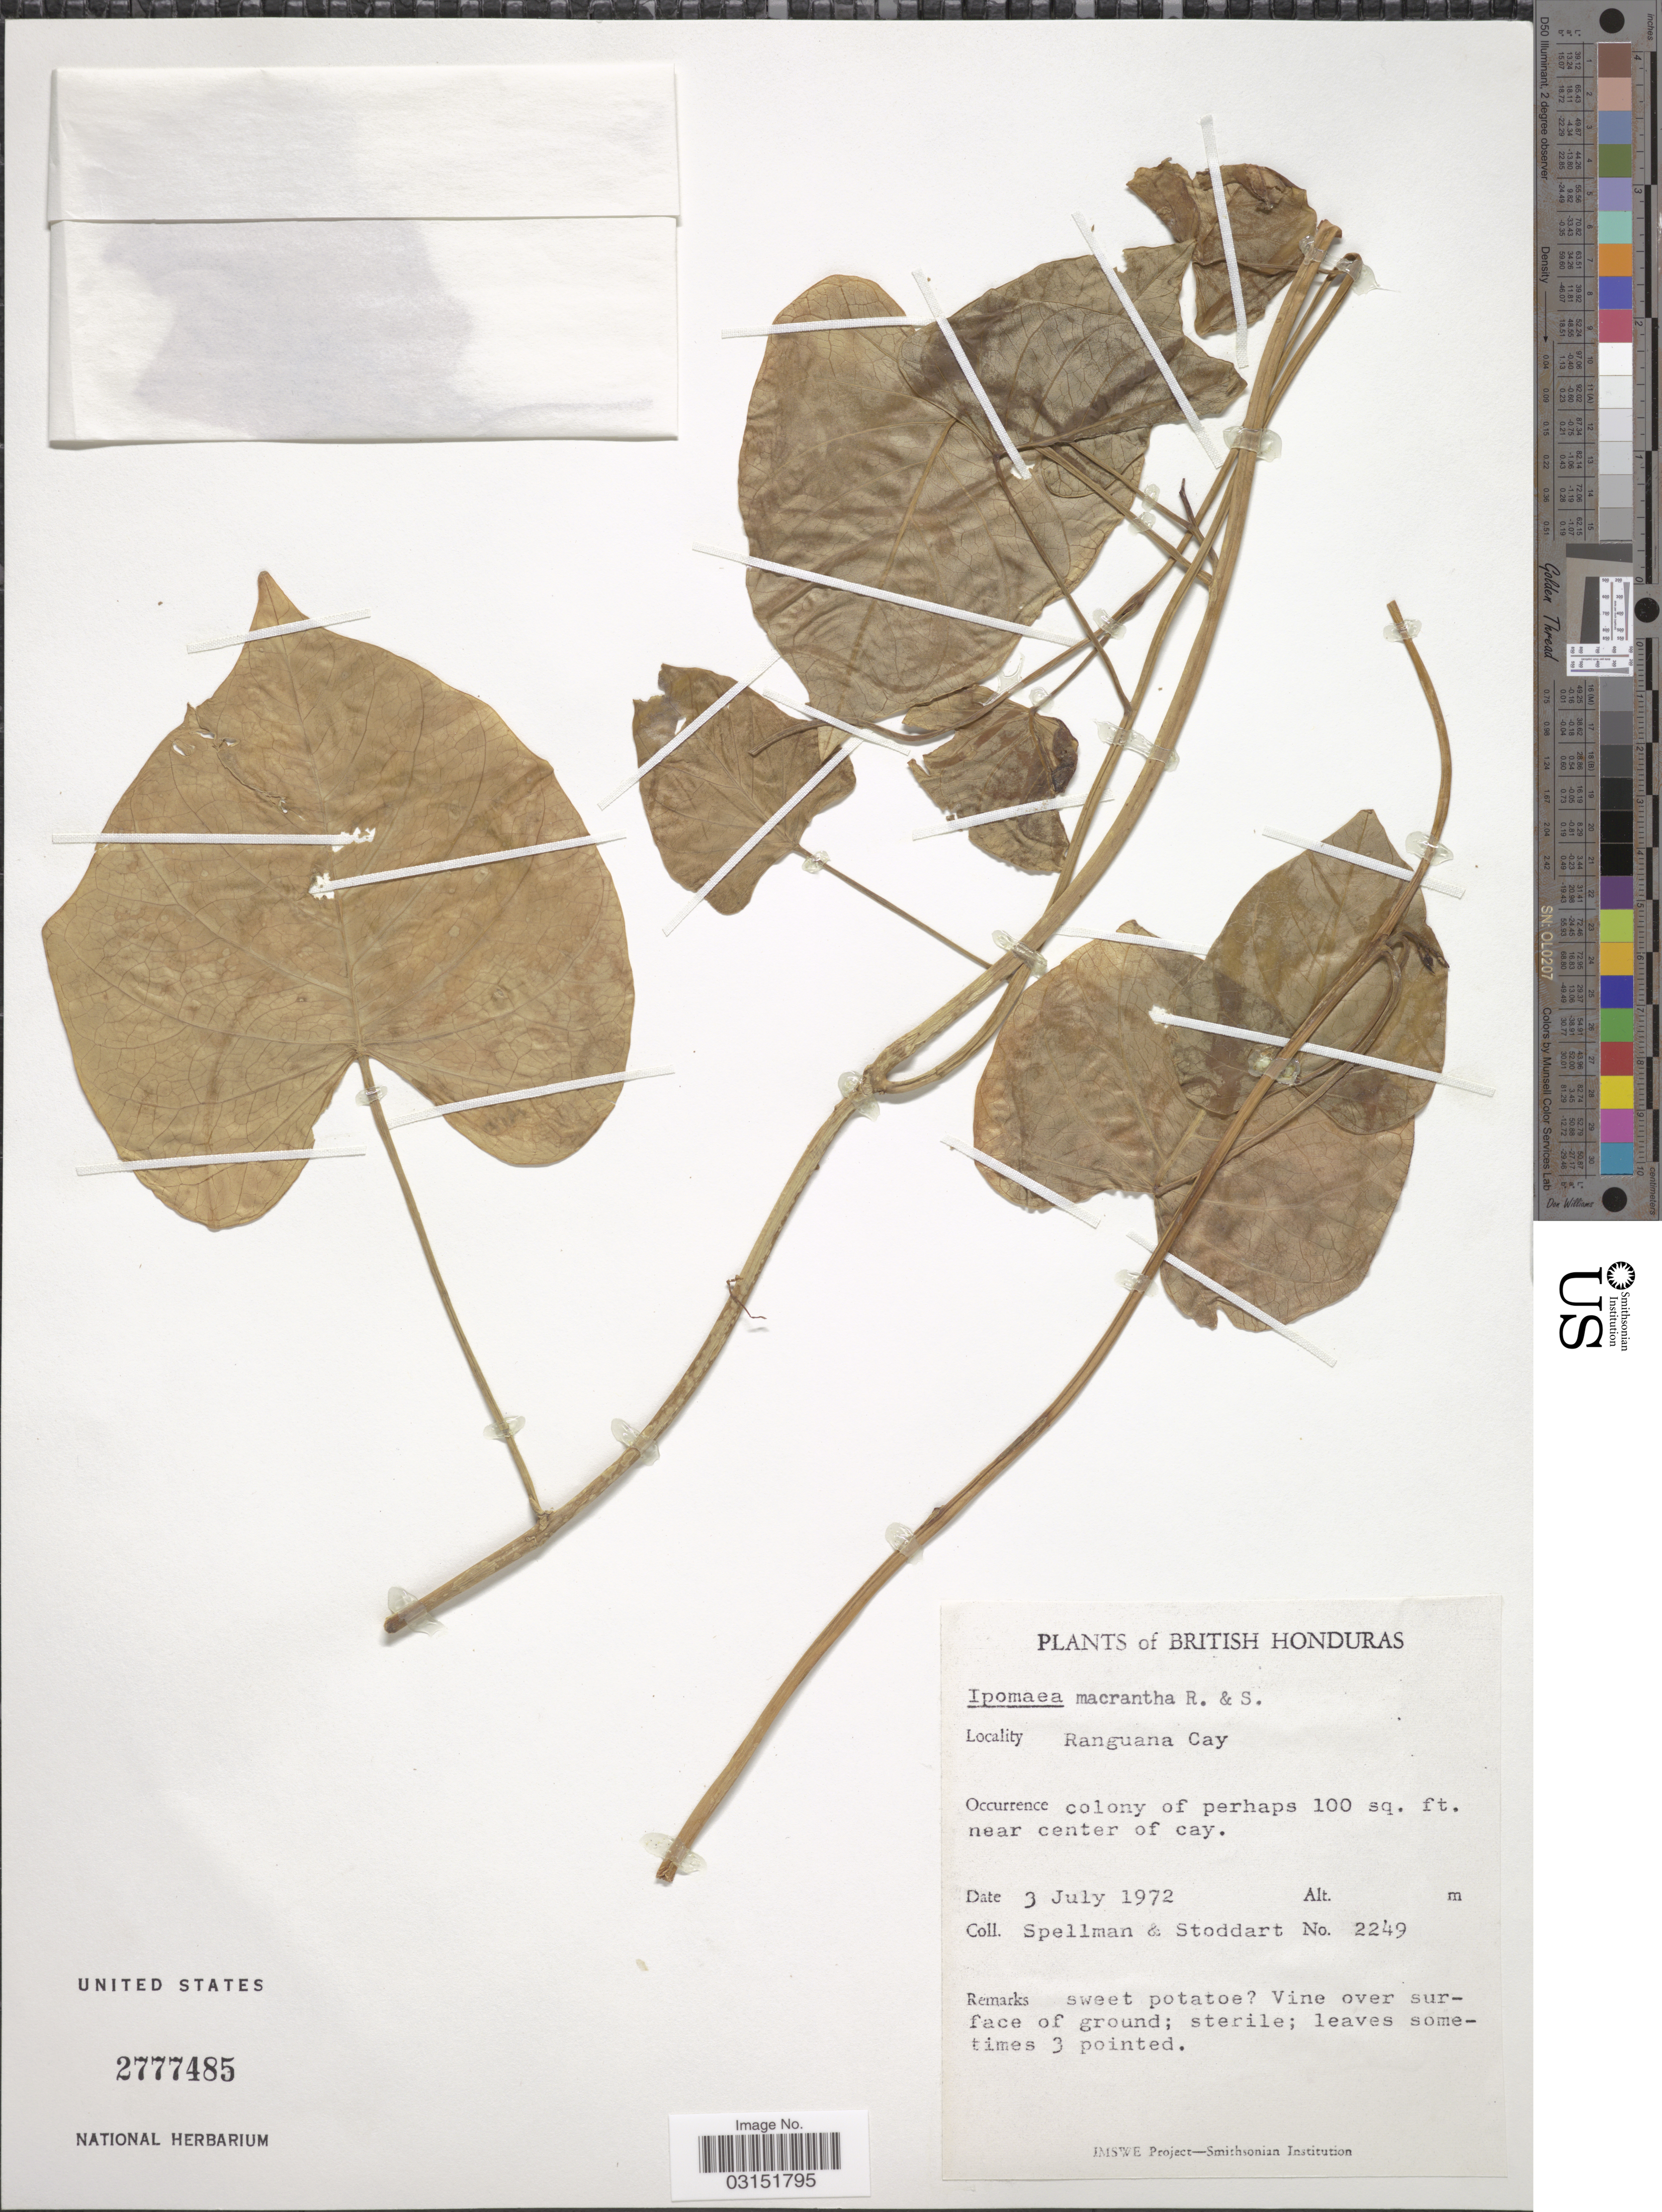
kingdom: Plantae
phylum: Tracheophyta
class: Magnoliopsida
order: Solanales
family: Convolvulaceae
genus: Ipomoea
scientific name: Ipomoea violacea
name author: L.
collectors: Spellman, -- & -. Stoddart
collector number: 2249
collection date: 1972-07-03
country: Belize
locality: British Honduras. Ranguana Cay.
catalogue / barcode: US 2777485